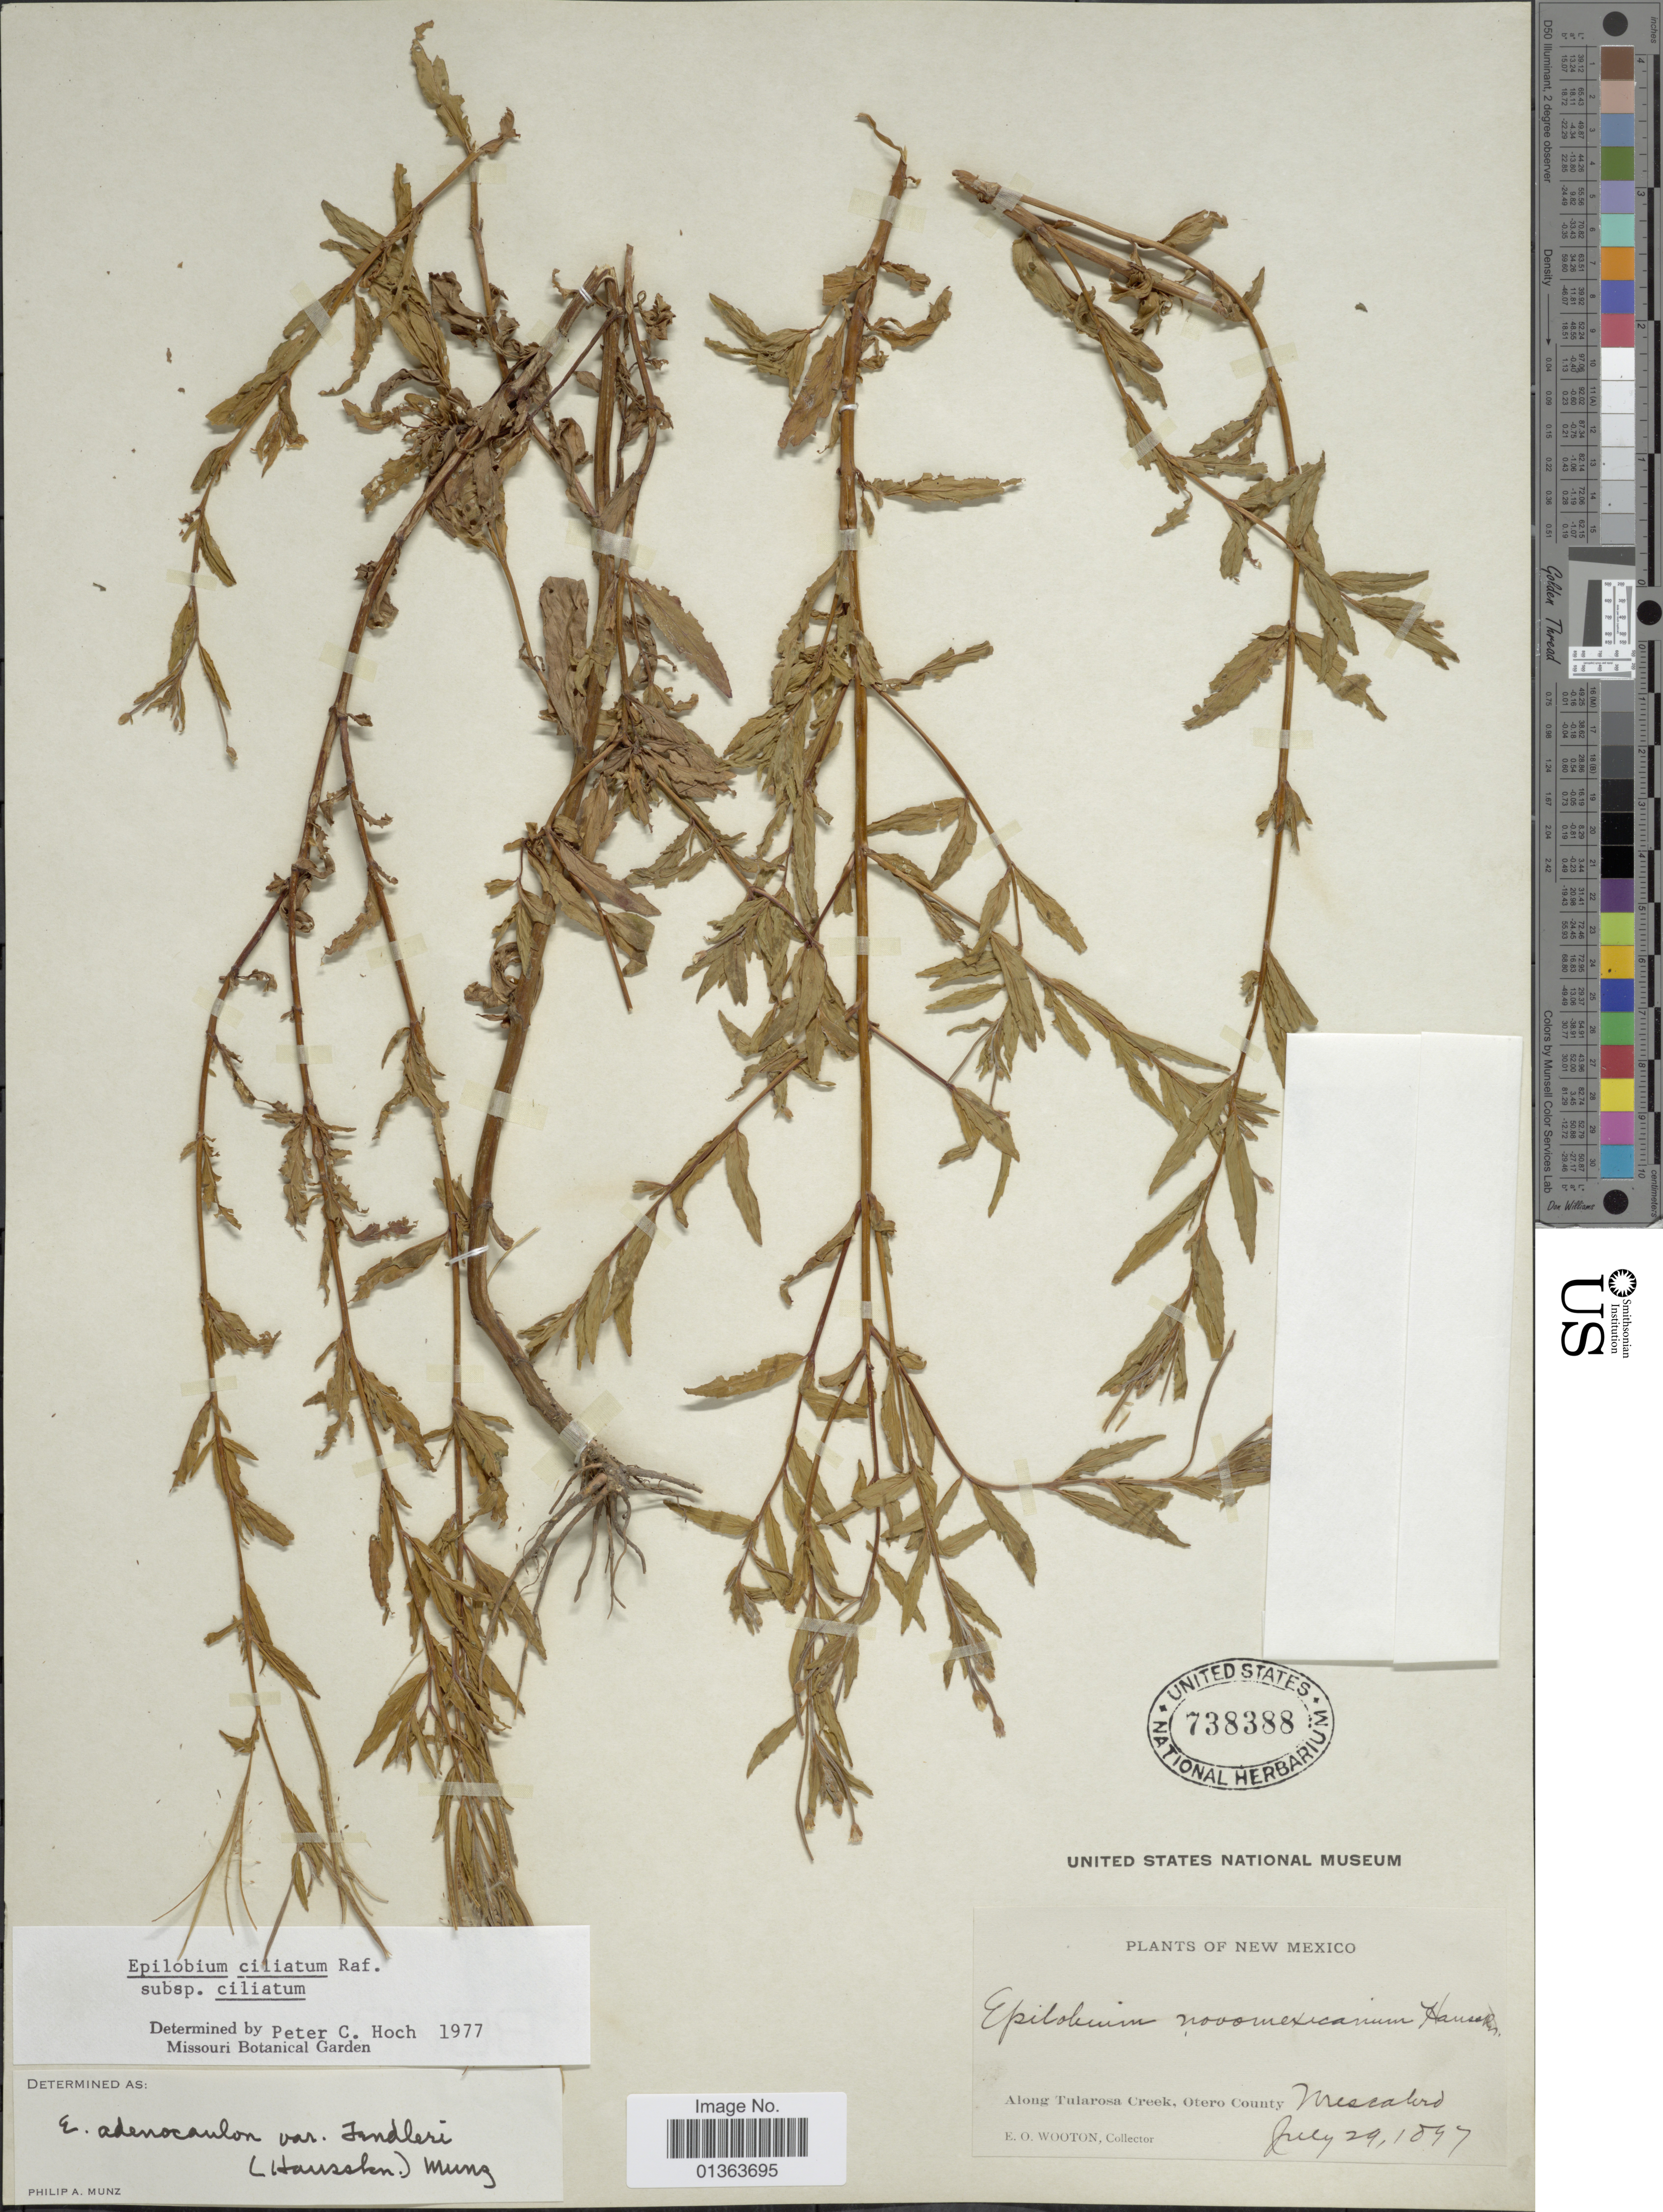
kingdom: Plantae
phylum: Tracheophyta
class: Magnoliopsida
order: Myrtales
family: Onagraceae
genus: Epilobium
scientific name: Epilobium ciliatum subsp. ciliatum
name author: Raf.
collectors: E. O. Wooton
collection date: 1897-07-29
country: United States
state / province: New Mexico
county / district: Otero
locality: Along Tularosa Creek, Otero County, Mescalero.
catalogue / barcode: US 738388